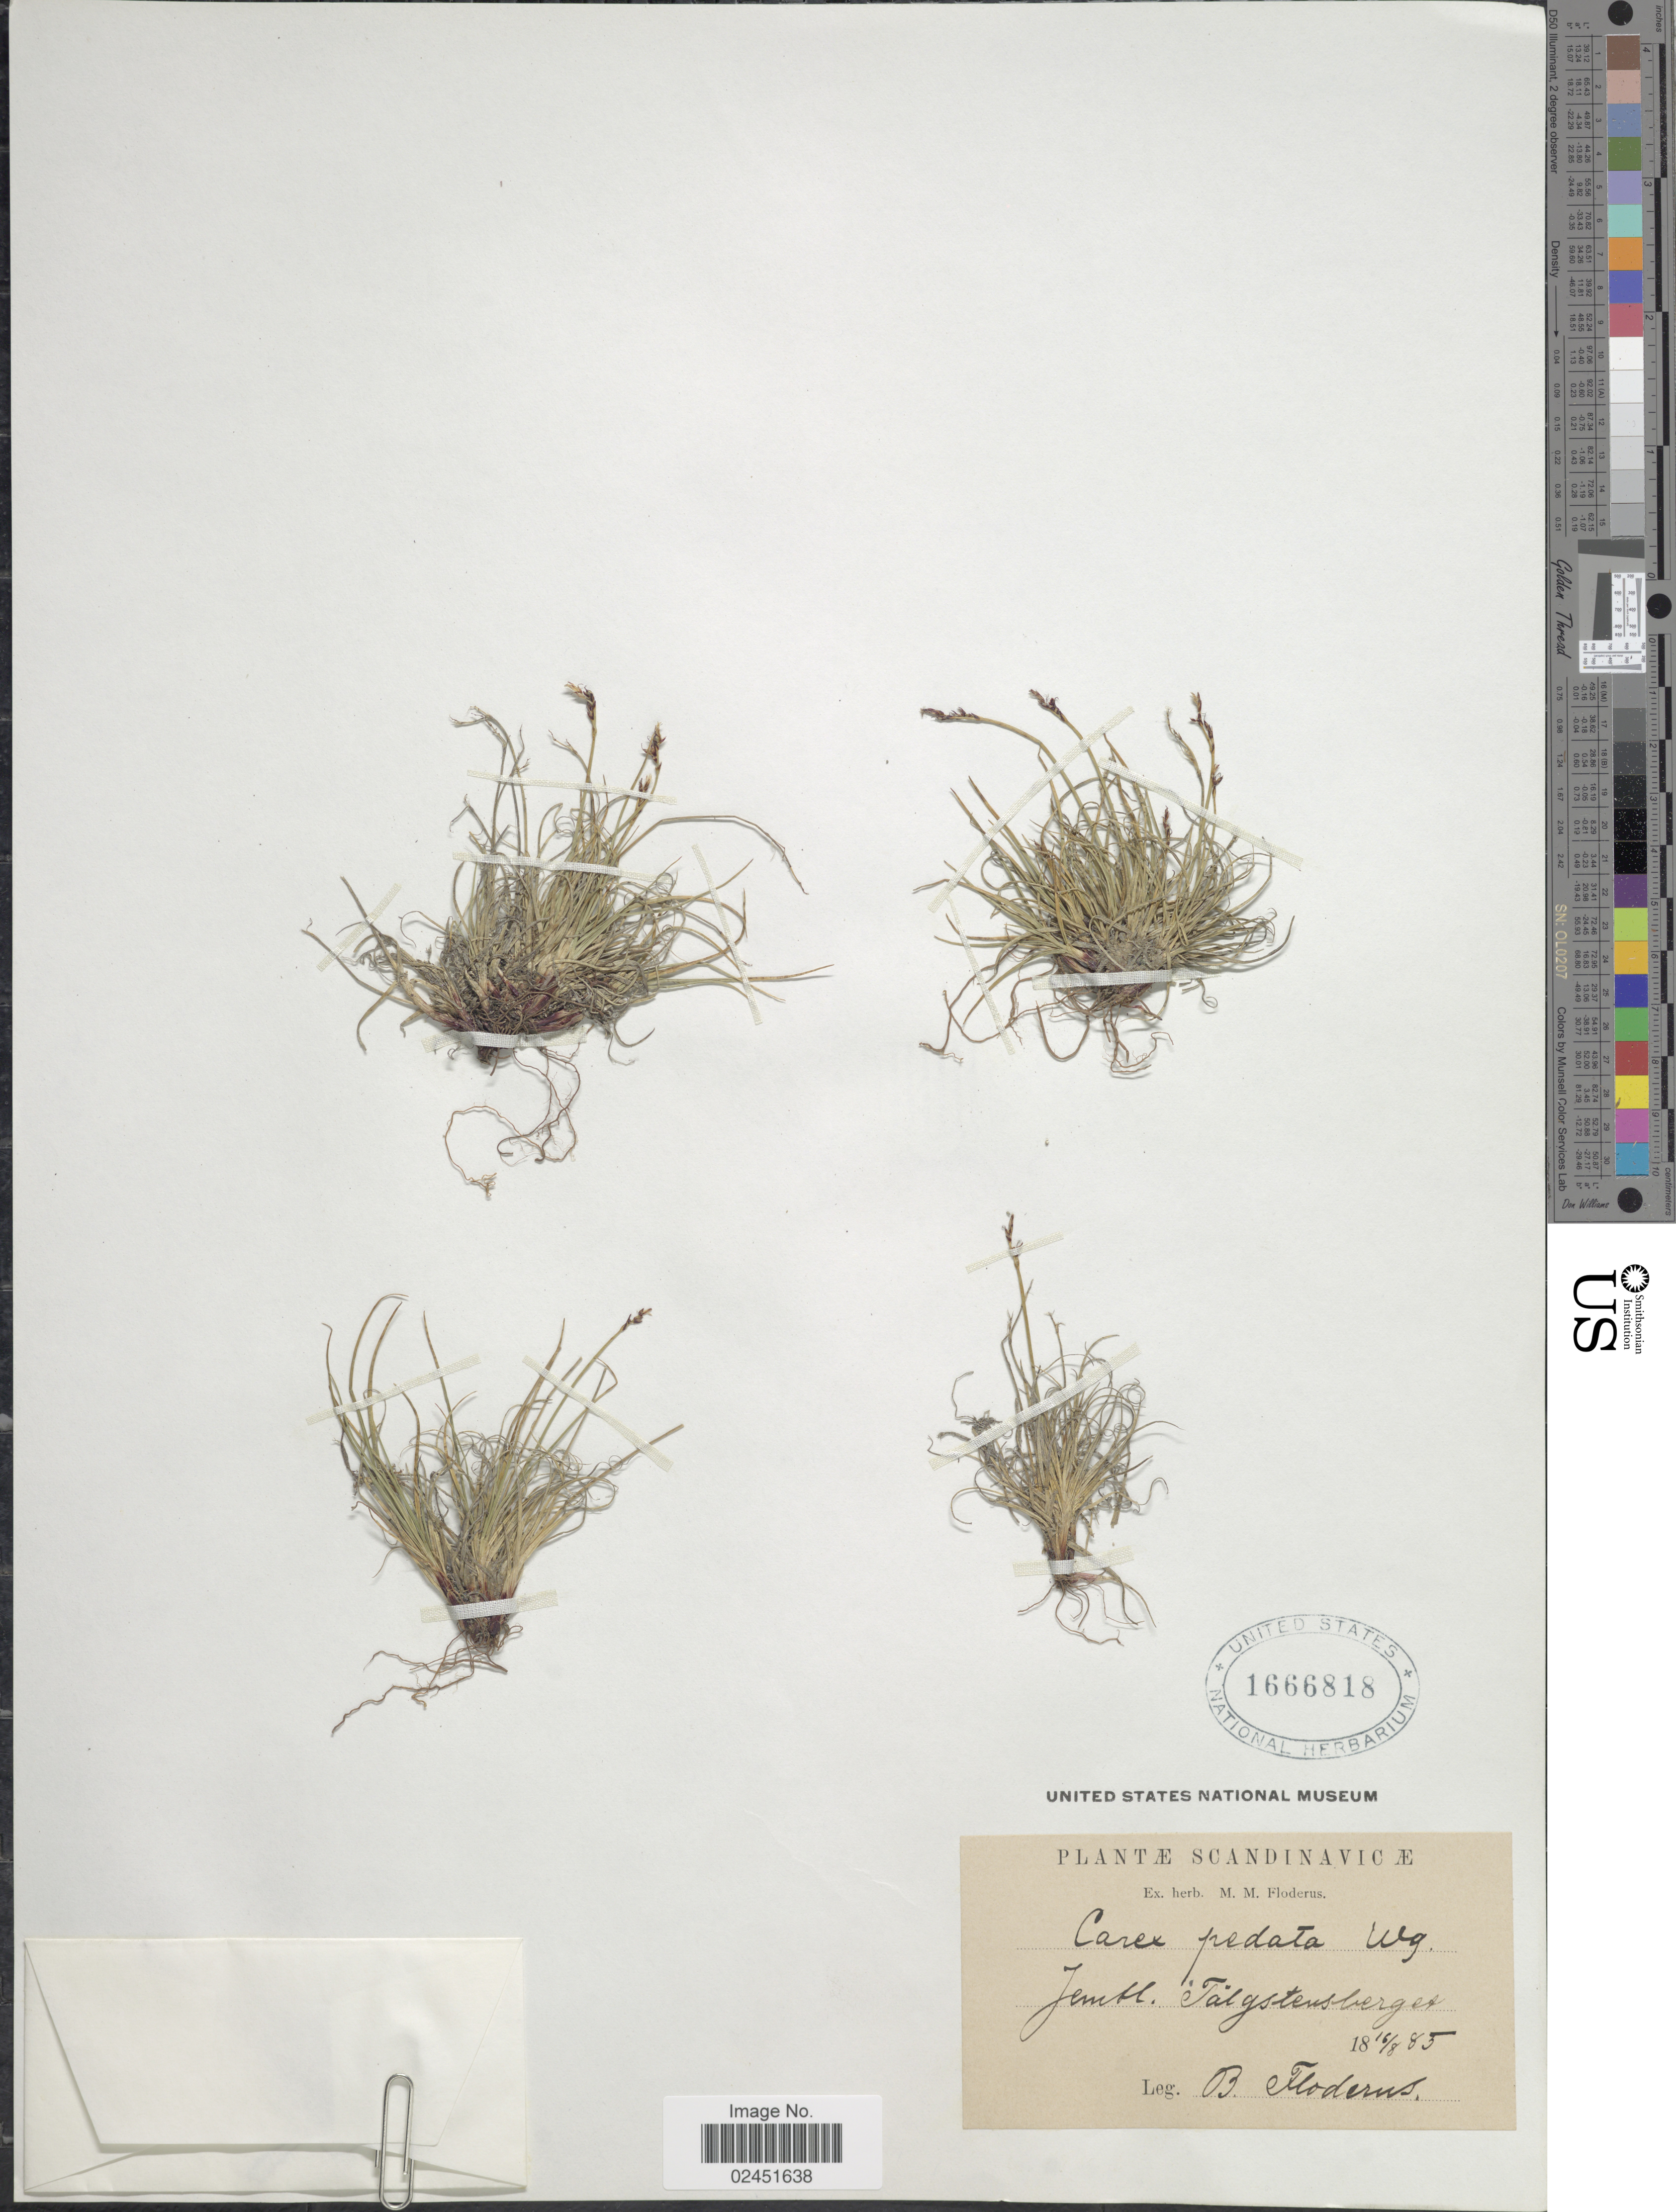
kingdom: Plantae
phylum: Tracheophyta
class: Liliopsida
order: Poales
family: Cyperaceae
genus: Carex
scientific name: Carex glacialis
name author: Mack.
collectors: B. G. O. Floderus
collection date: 1885-08-16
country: Sweden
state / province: Jämtland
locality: Scandinavicae. Jemtl. Talgstensberget [interpreted]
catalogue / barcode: US 1666818